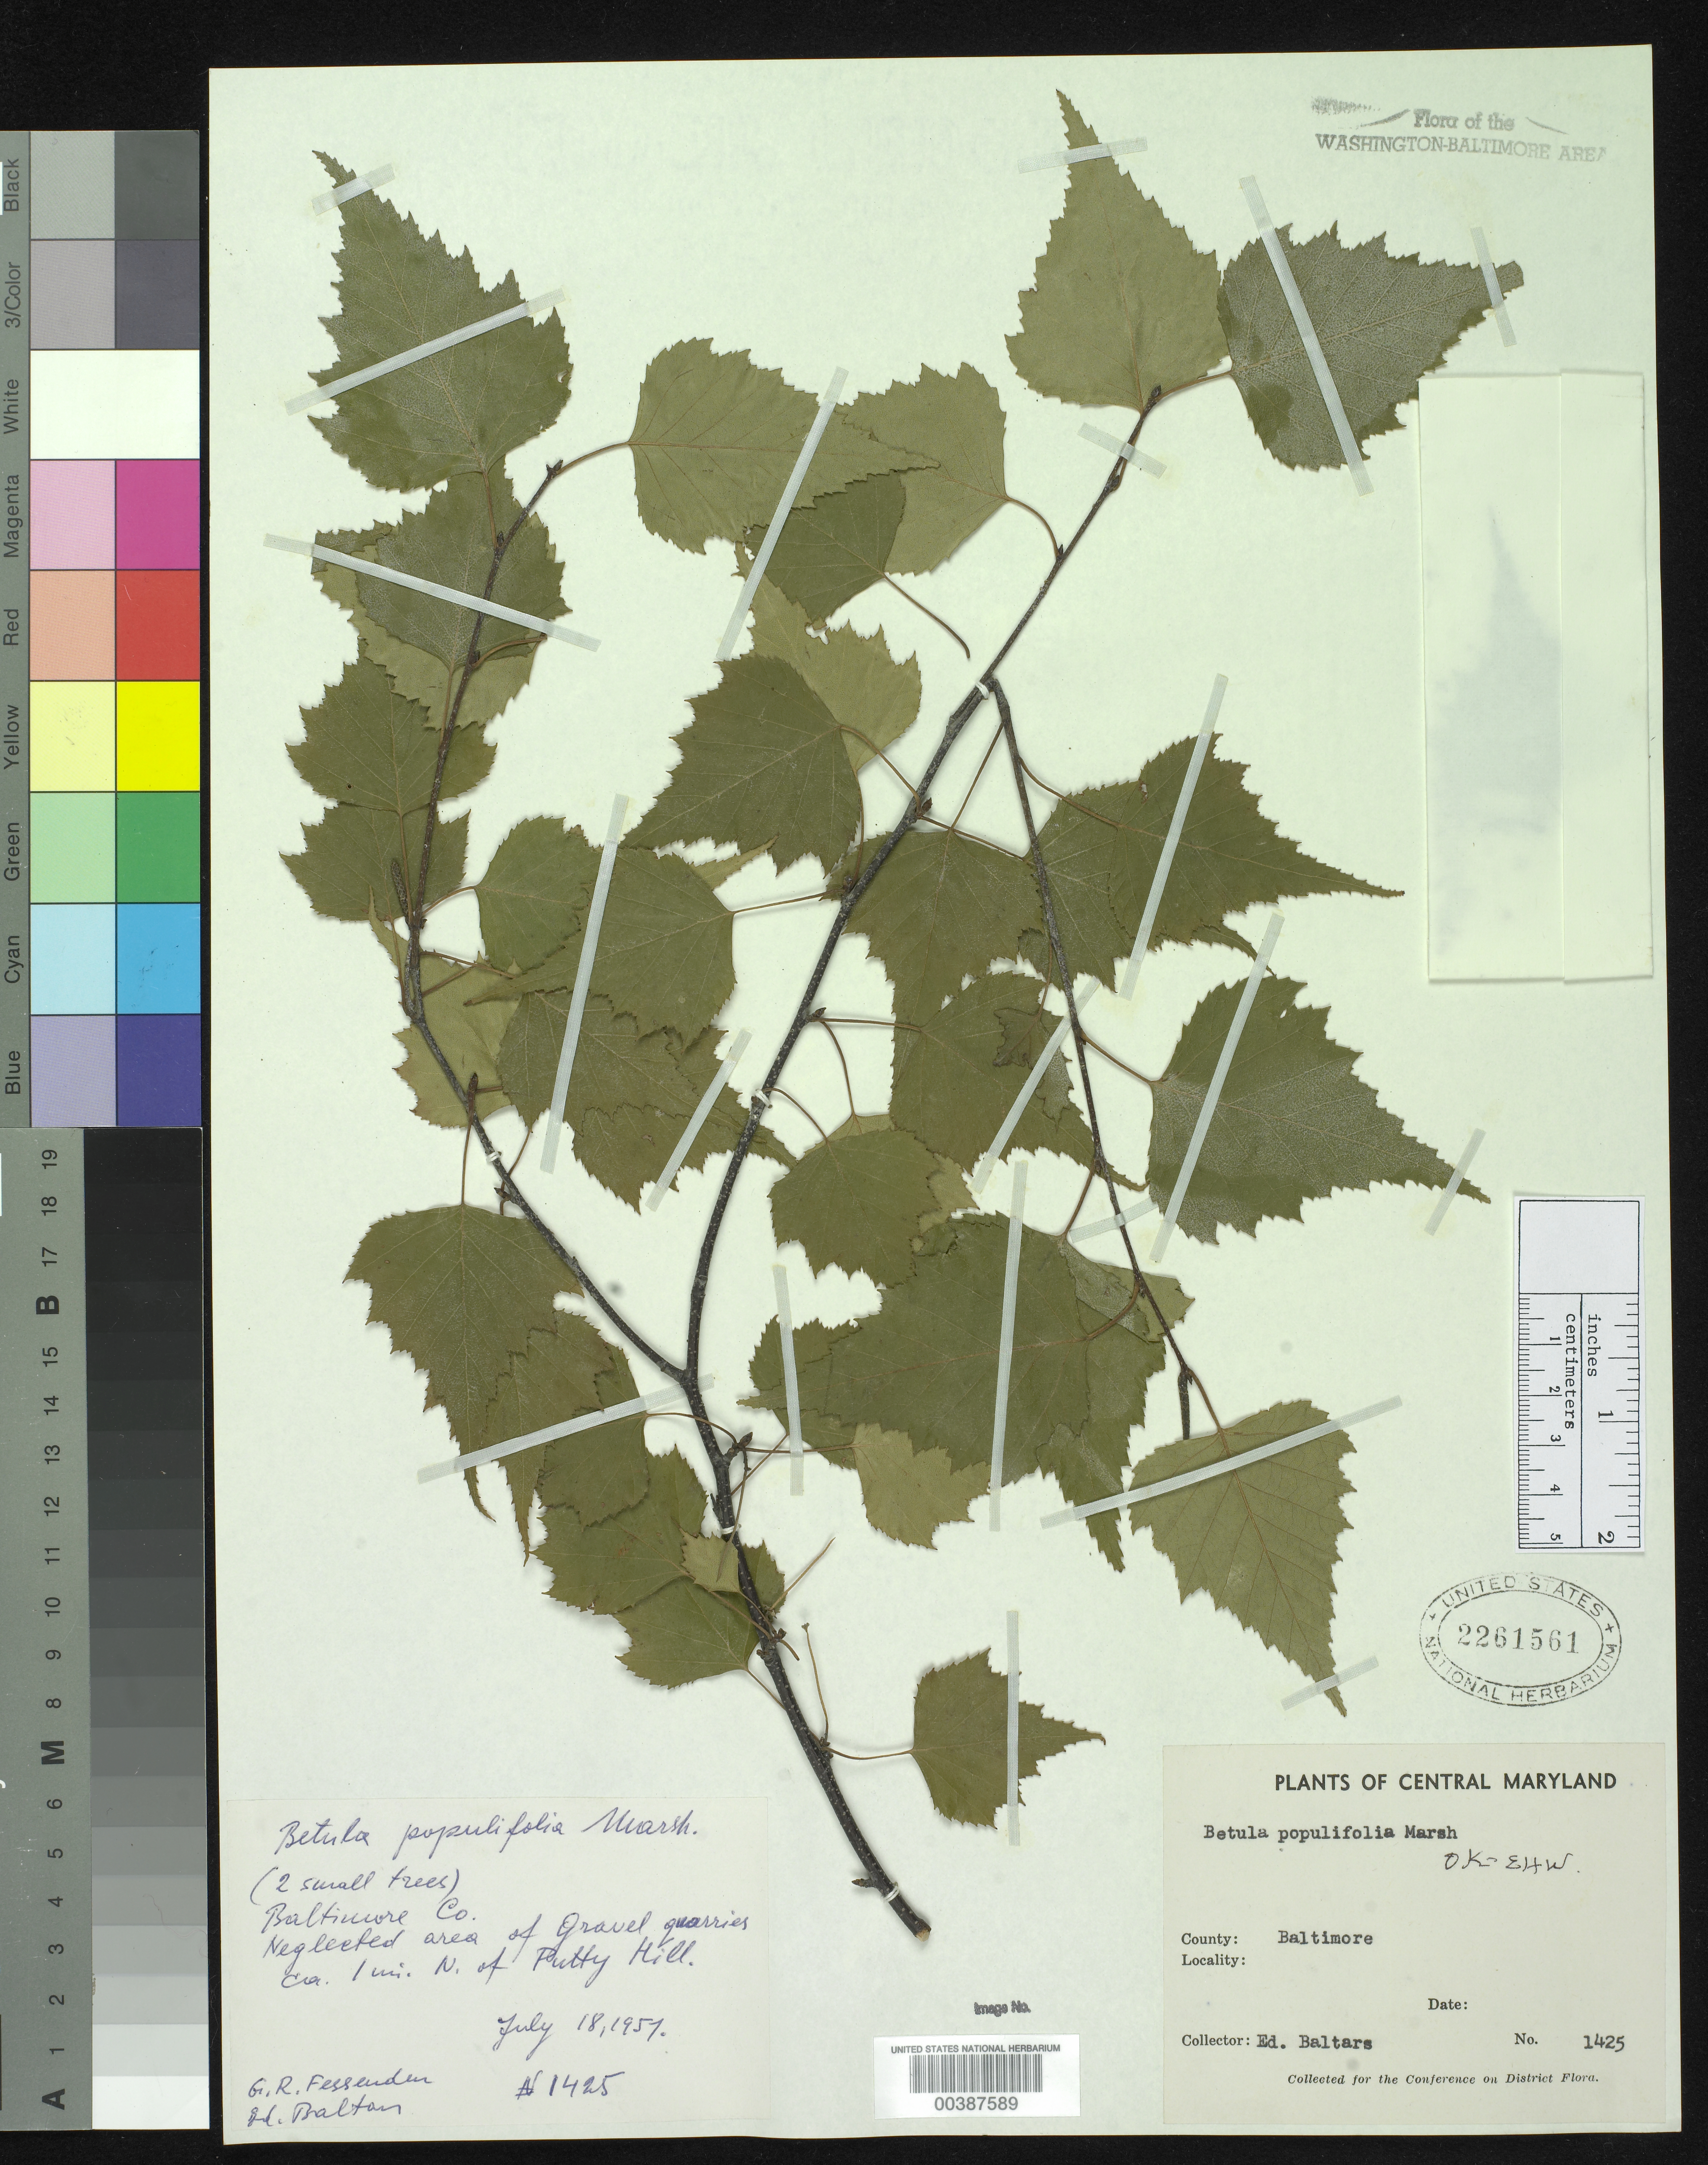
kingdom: Plantae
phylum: Tracheophyta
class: Magnoliopsida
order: Fagales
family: Betulaceae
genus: Betula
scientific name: Betula populifolia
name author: Marshall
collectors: E. Baltars & G. Fessenden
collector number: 1425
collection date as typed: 18 Jul 1957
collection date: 1957-07-18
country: United States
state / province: Maryland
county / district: Baltimore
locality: North of Putty Hill, gravel quarries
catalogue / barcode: US 2261561